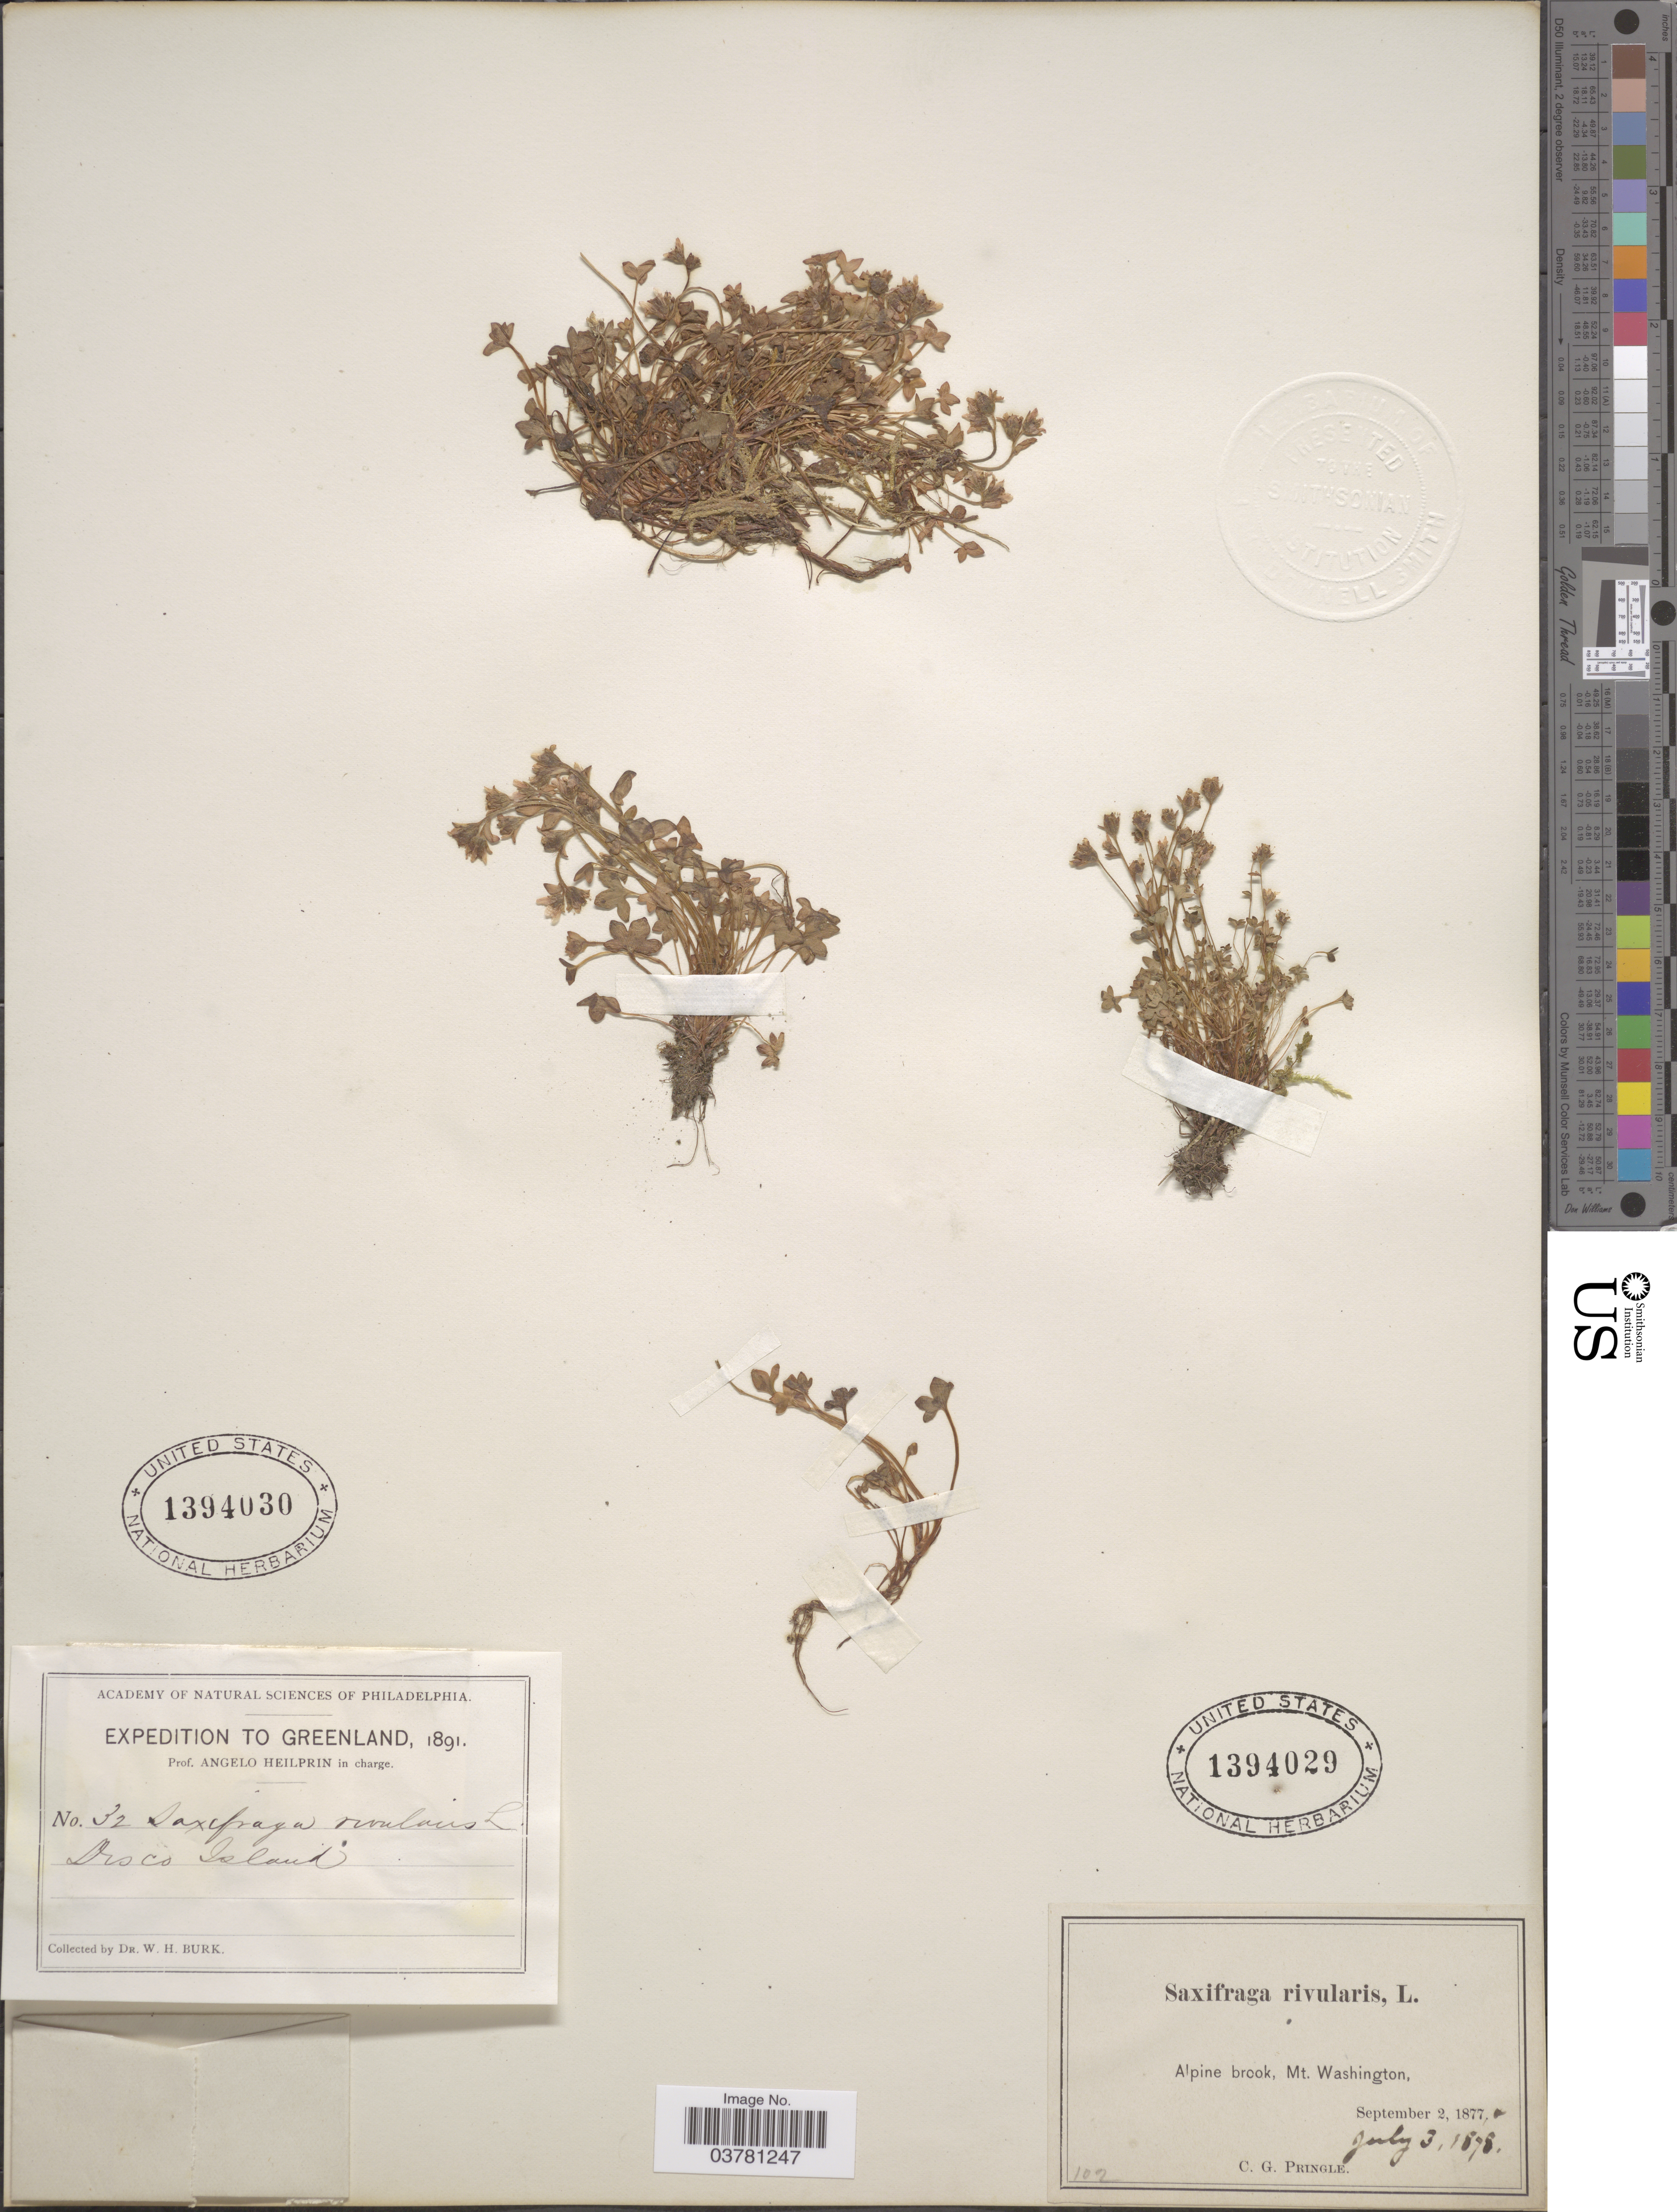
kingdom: Plantae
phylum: Tracheophyta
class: Magnoliopsida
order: Saxifragales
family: Saxifragaceae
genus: Saxifraga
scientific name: Saxifraga rivularis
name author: L.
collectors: C. G. Pringle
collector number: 102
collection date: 1875-07-03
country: United States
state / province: Washington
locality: Alpine brook, Mt. Washington.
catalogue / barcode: US 1394029-2